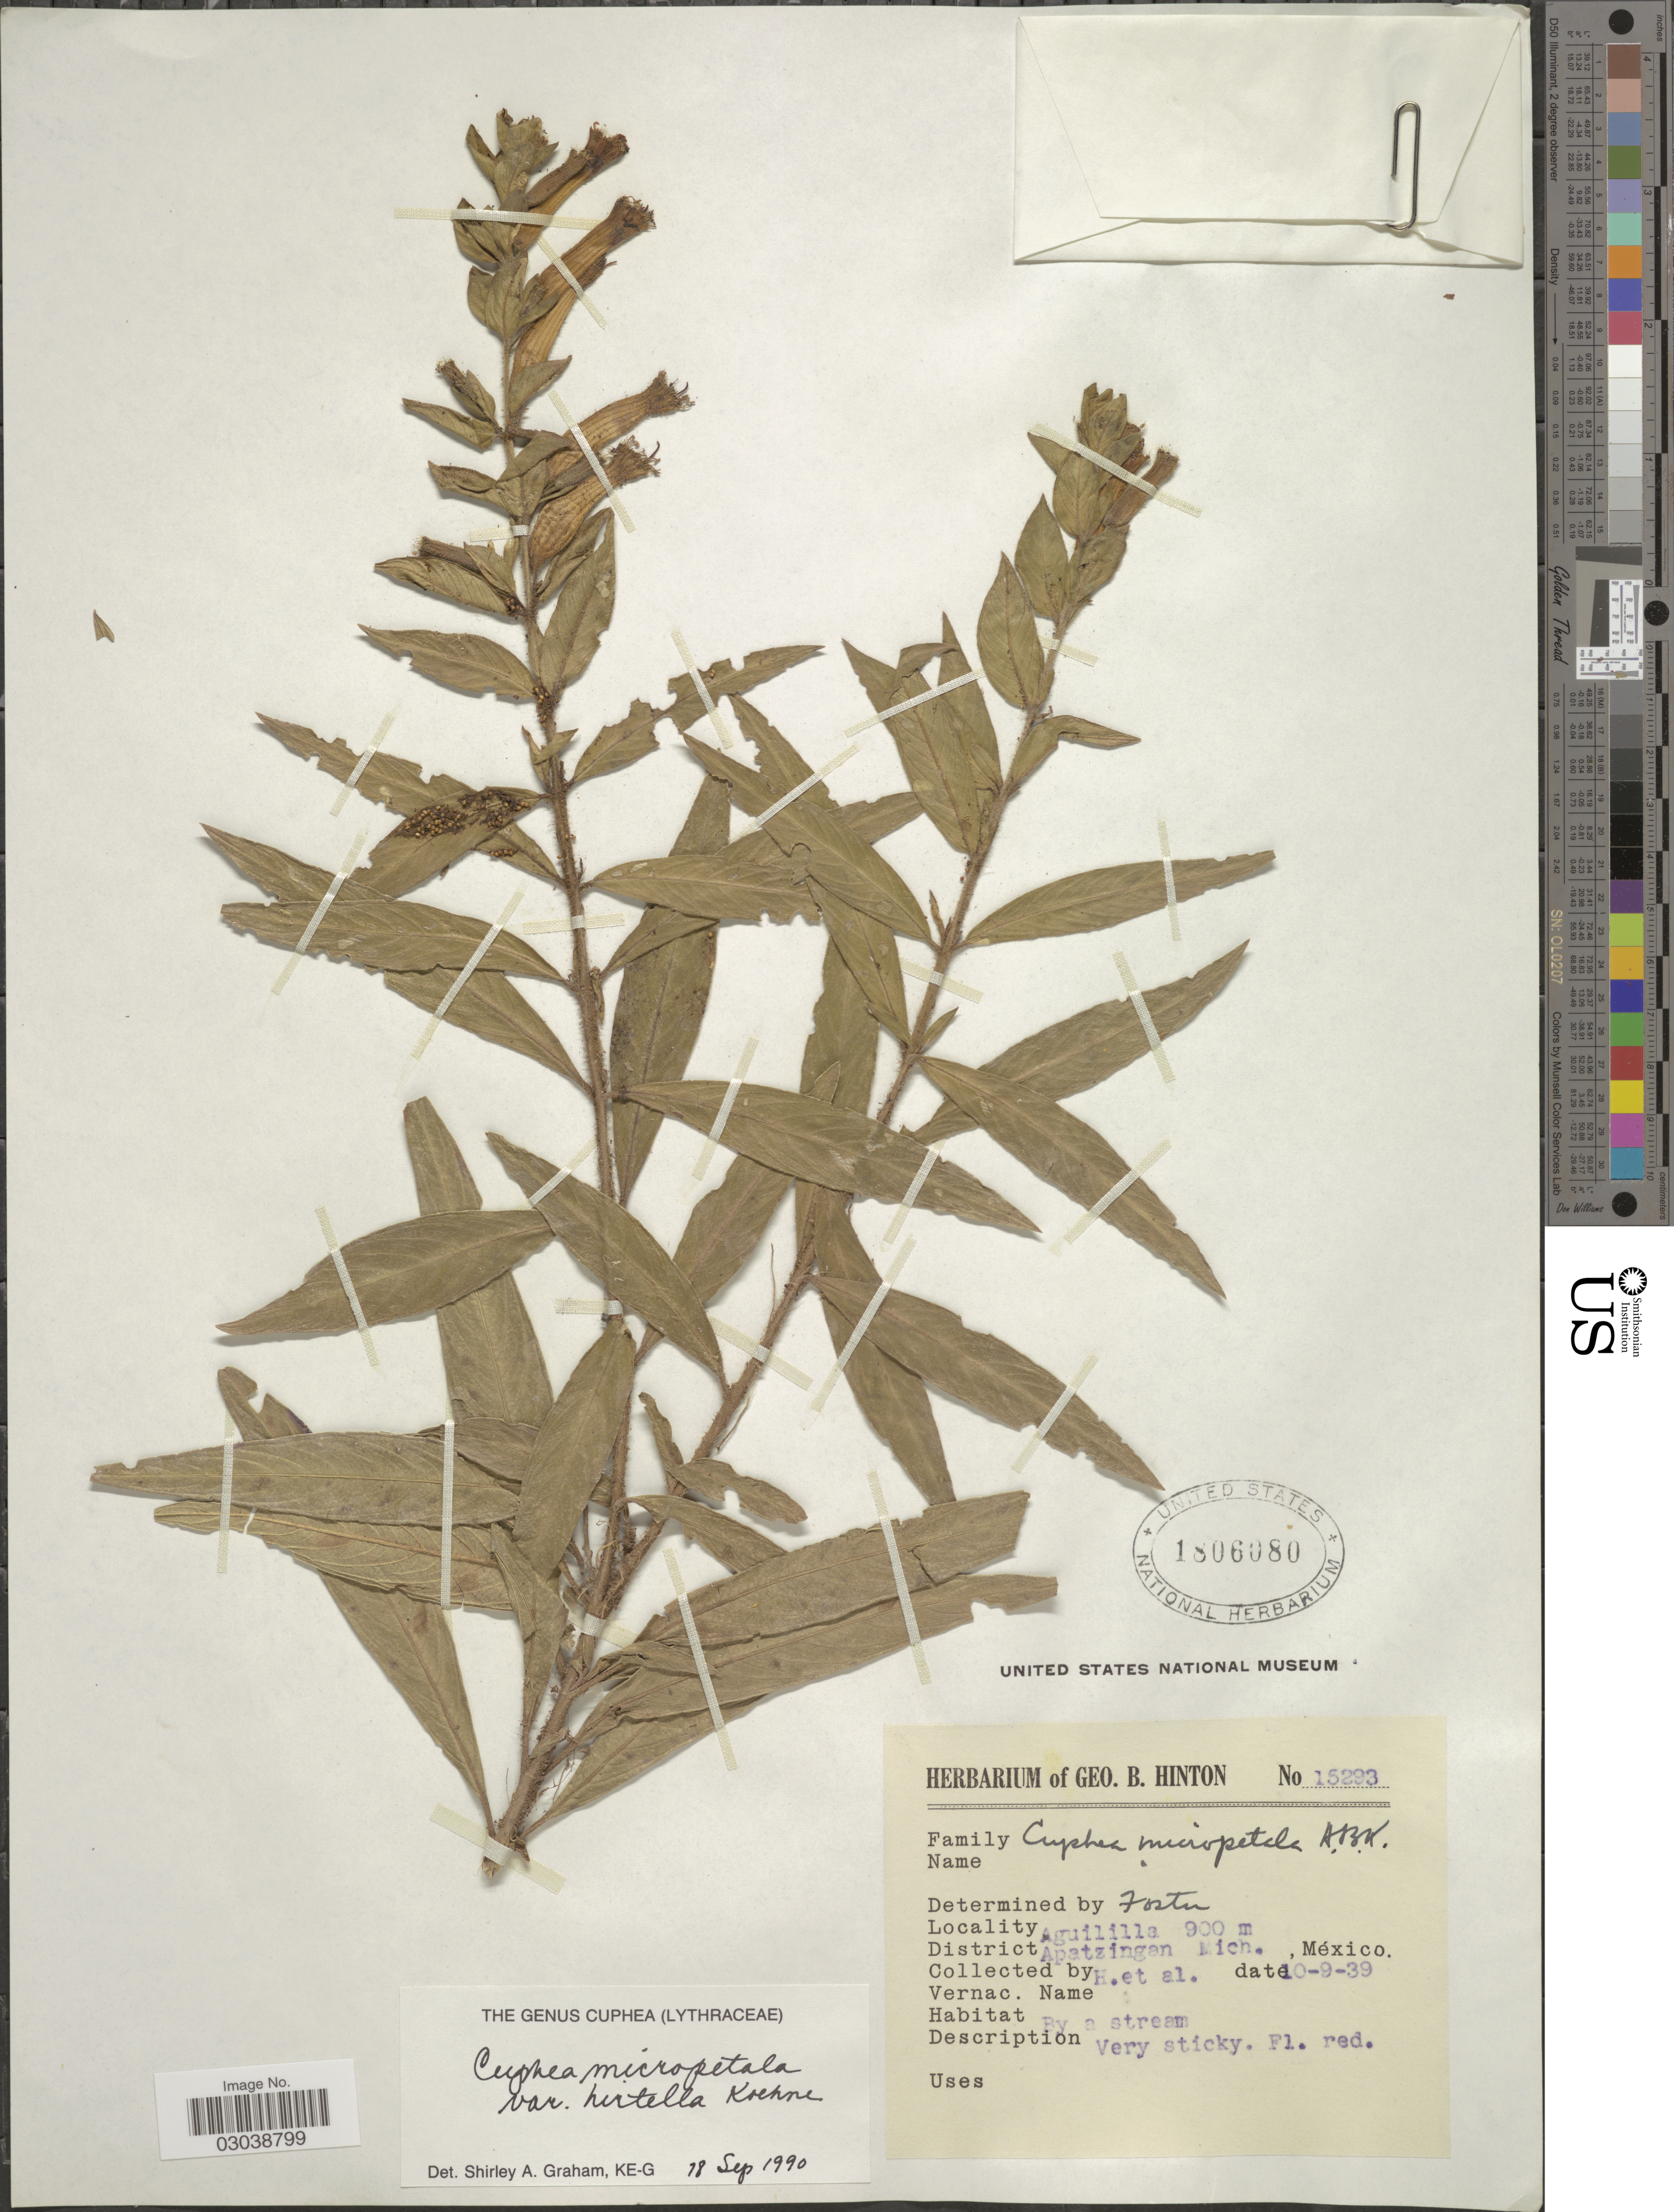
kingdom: Plantae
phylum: Tracheophyta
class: Magnoliopsida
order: Myrtales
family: Lythraceae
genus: Cuphea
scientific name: Cuphea micropetala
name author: Kunth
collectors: G. B. Hinton & et al.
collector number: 15293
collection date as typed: Transcribed d/m/y: 10/9/39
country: Mexico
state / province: Michoacán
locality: Aguililla, District Apatzingan.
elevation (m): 900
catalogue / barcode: US 1806080